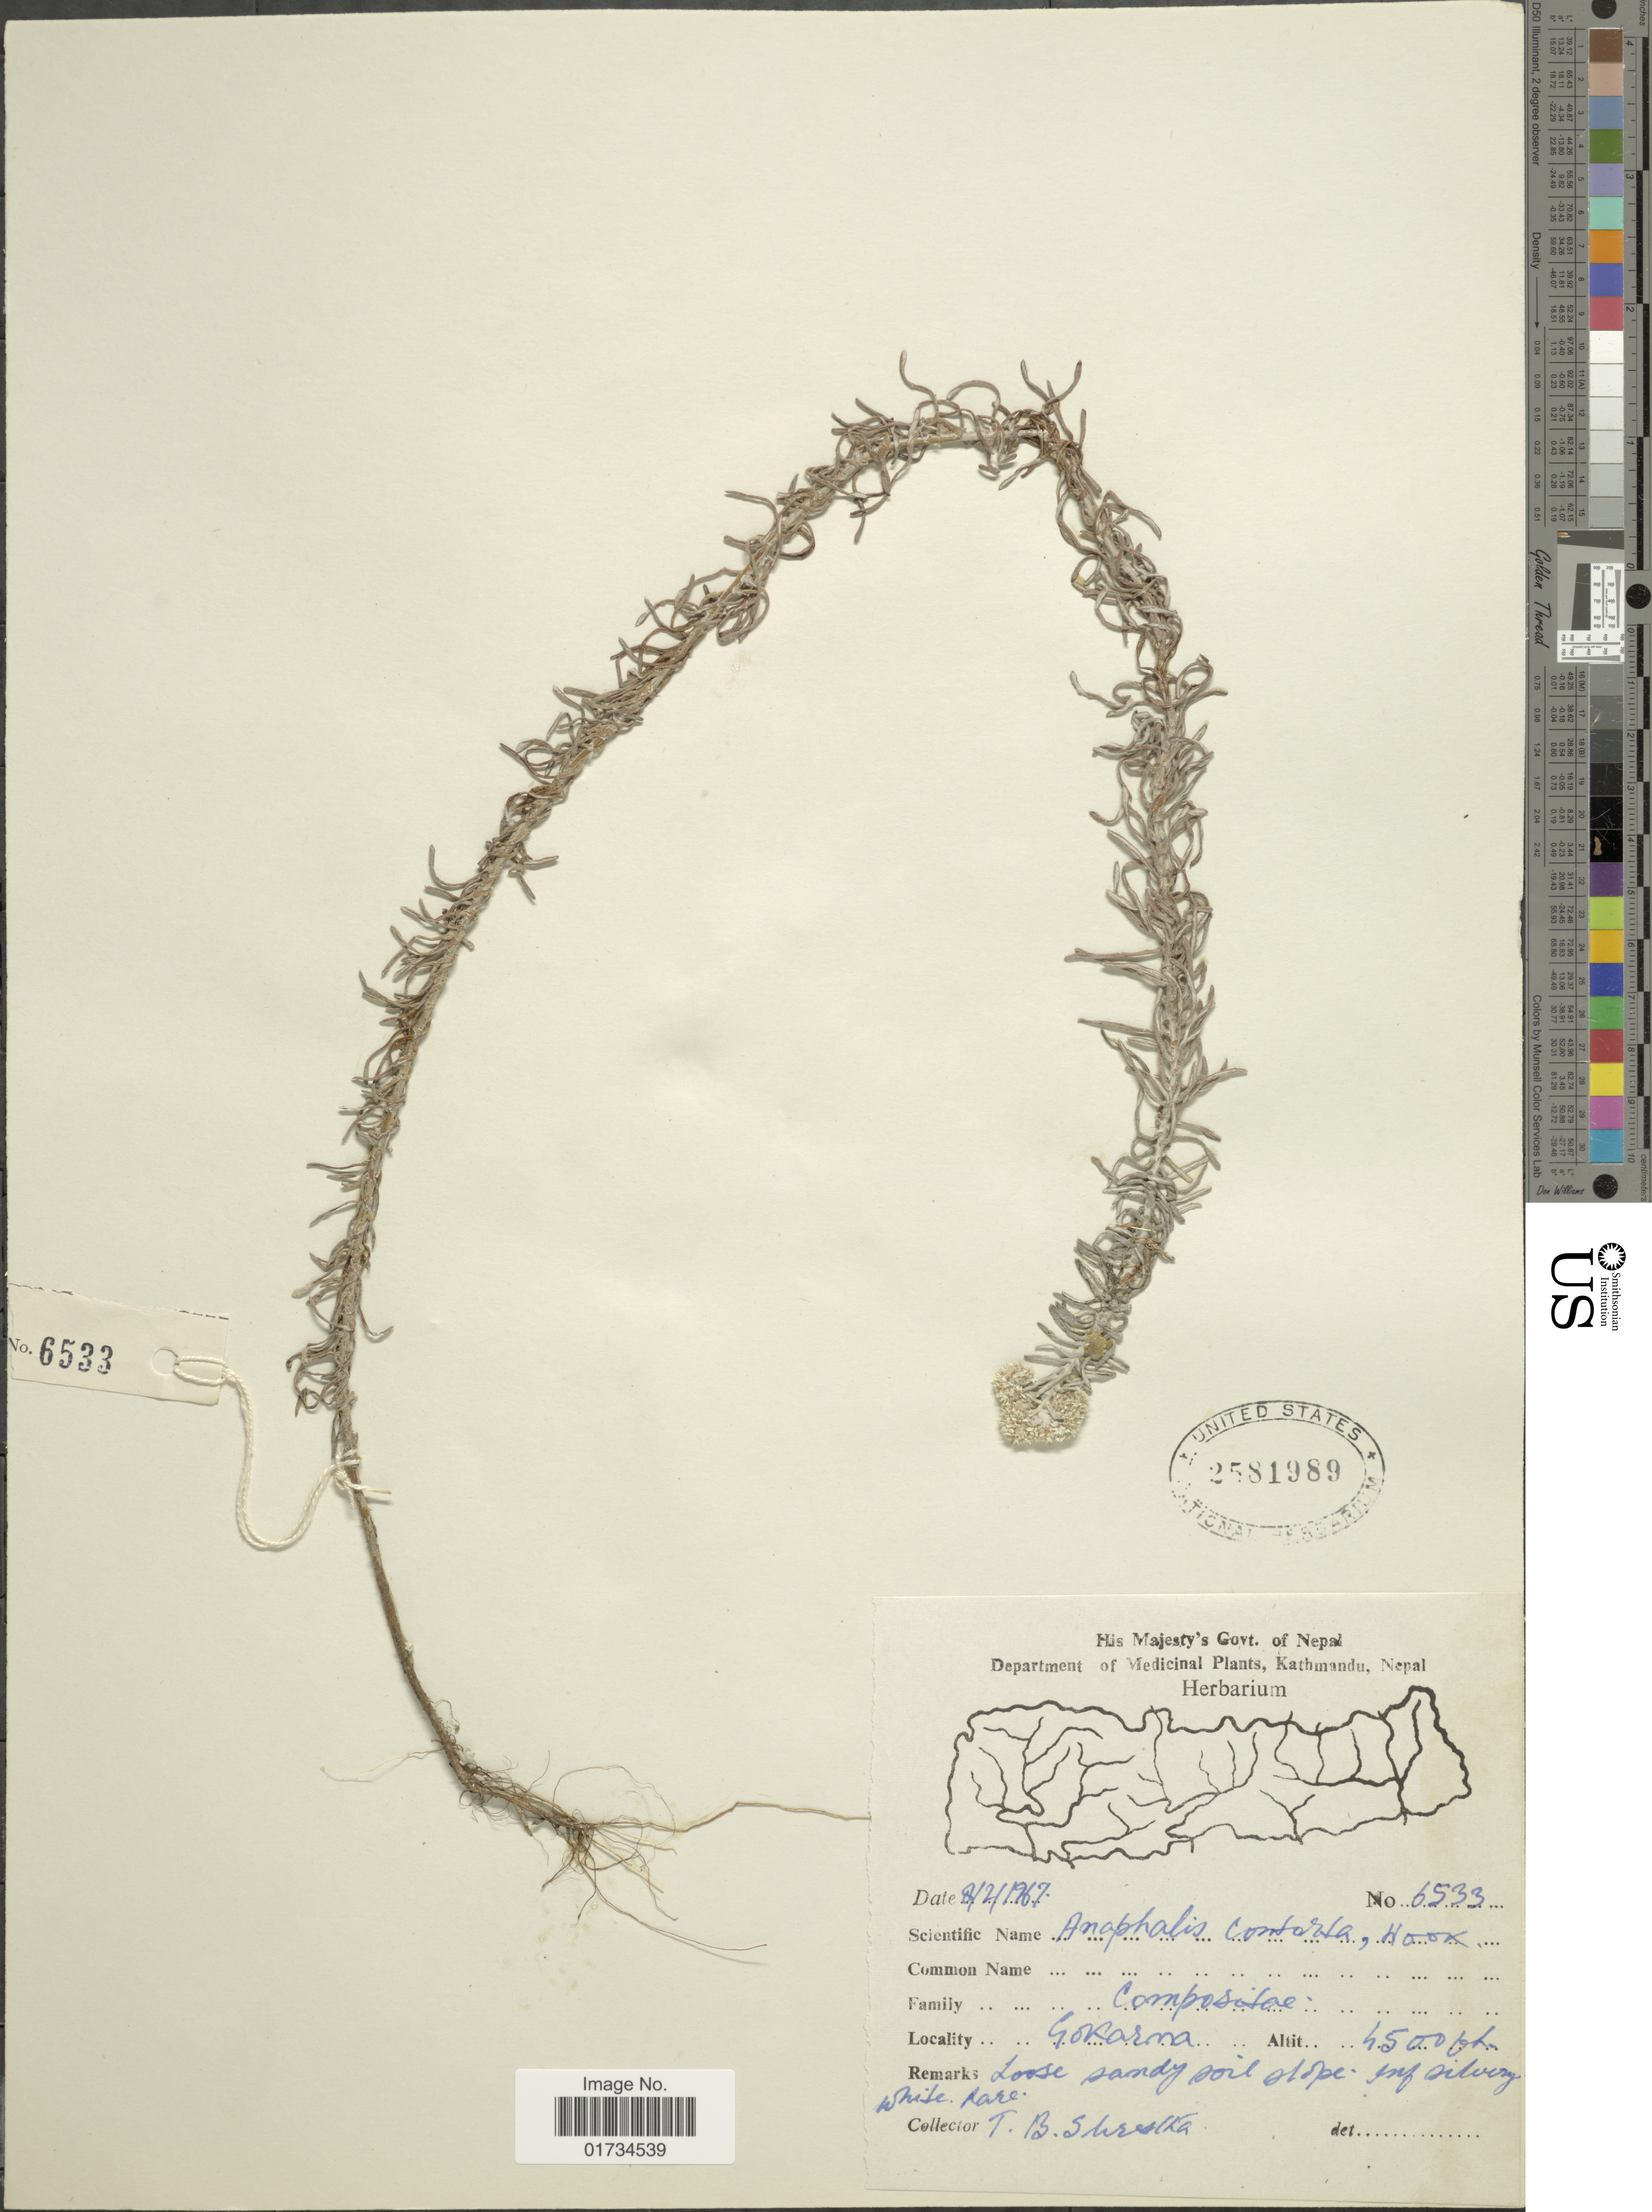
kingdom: Plantae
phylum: Tracheophyta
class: Magnoliopsida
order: Asterales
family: Asteraceae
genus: Anaphalis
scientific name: Anaphalis contorta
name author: (D. Don) Hook. f.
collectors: T. B. Shrestha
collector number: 6533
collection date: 1967-02-08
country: Nepal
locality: Kathmandu, Nepal. Gokarna. Loose sandy soil slope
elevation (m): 1372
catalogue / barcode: US 258189